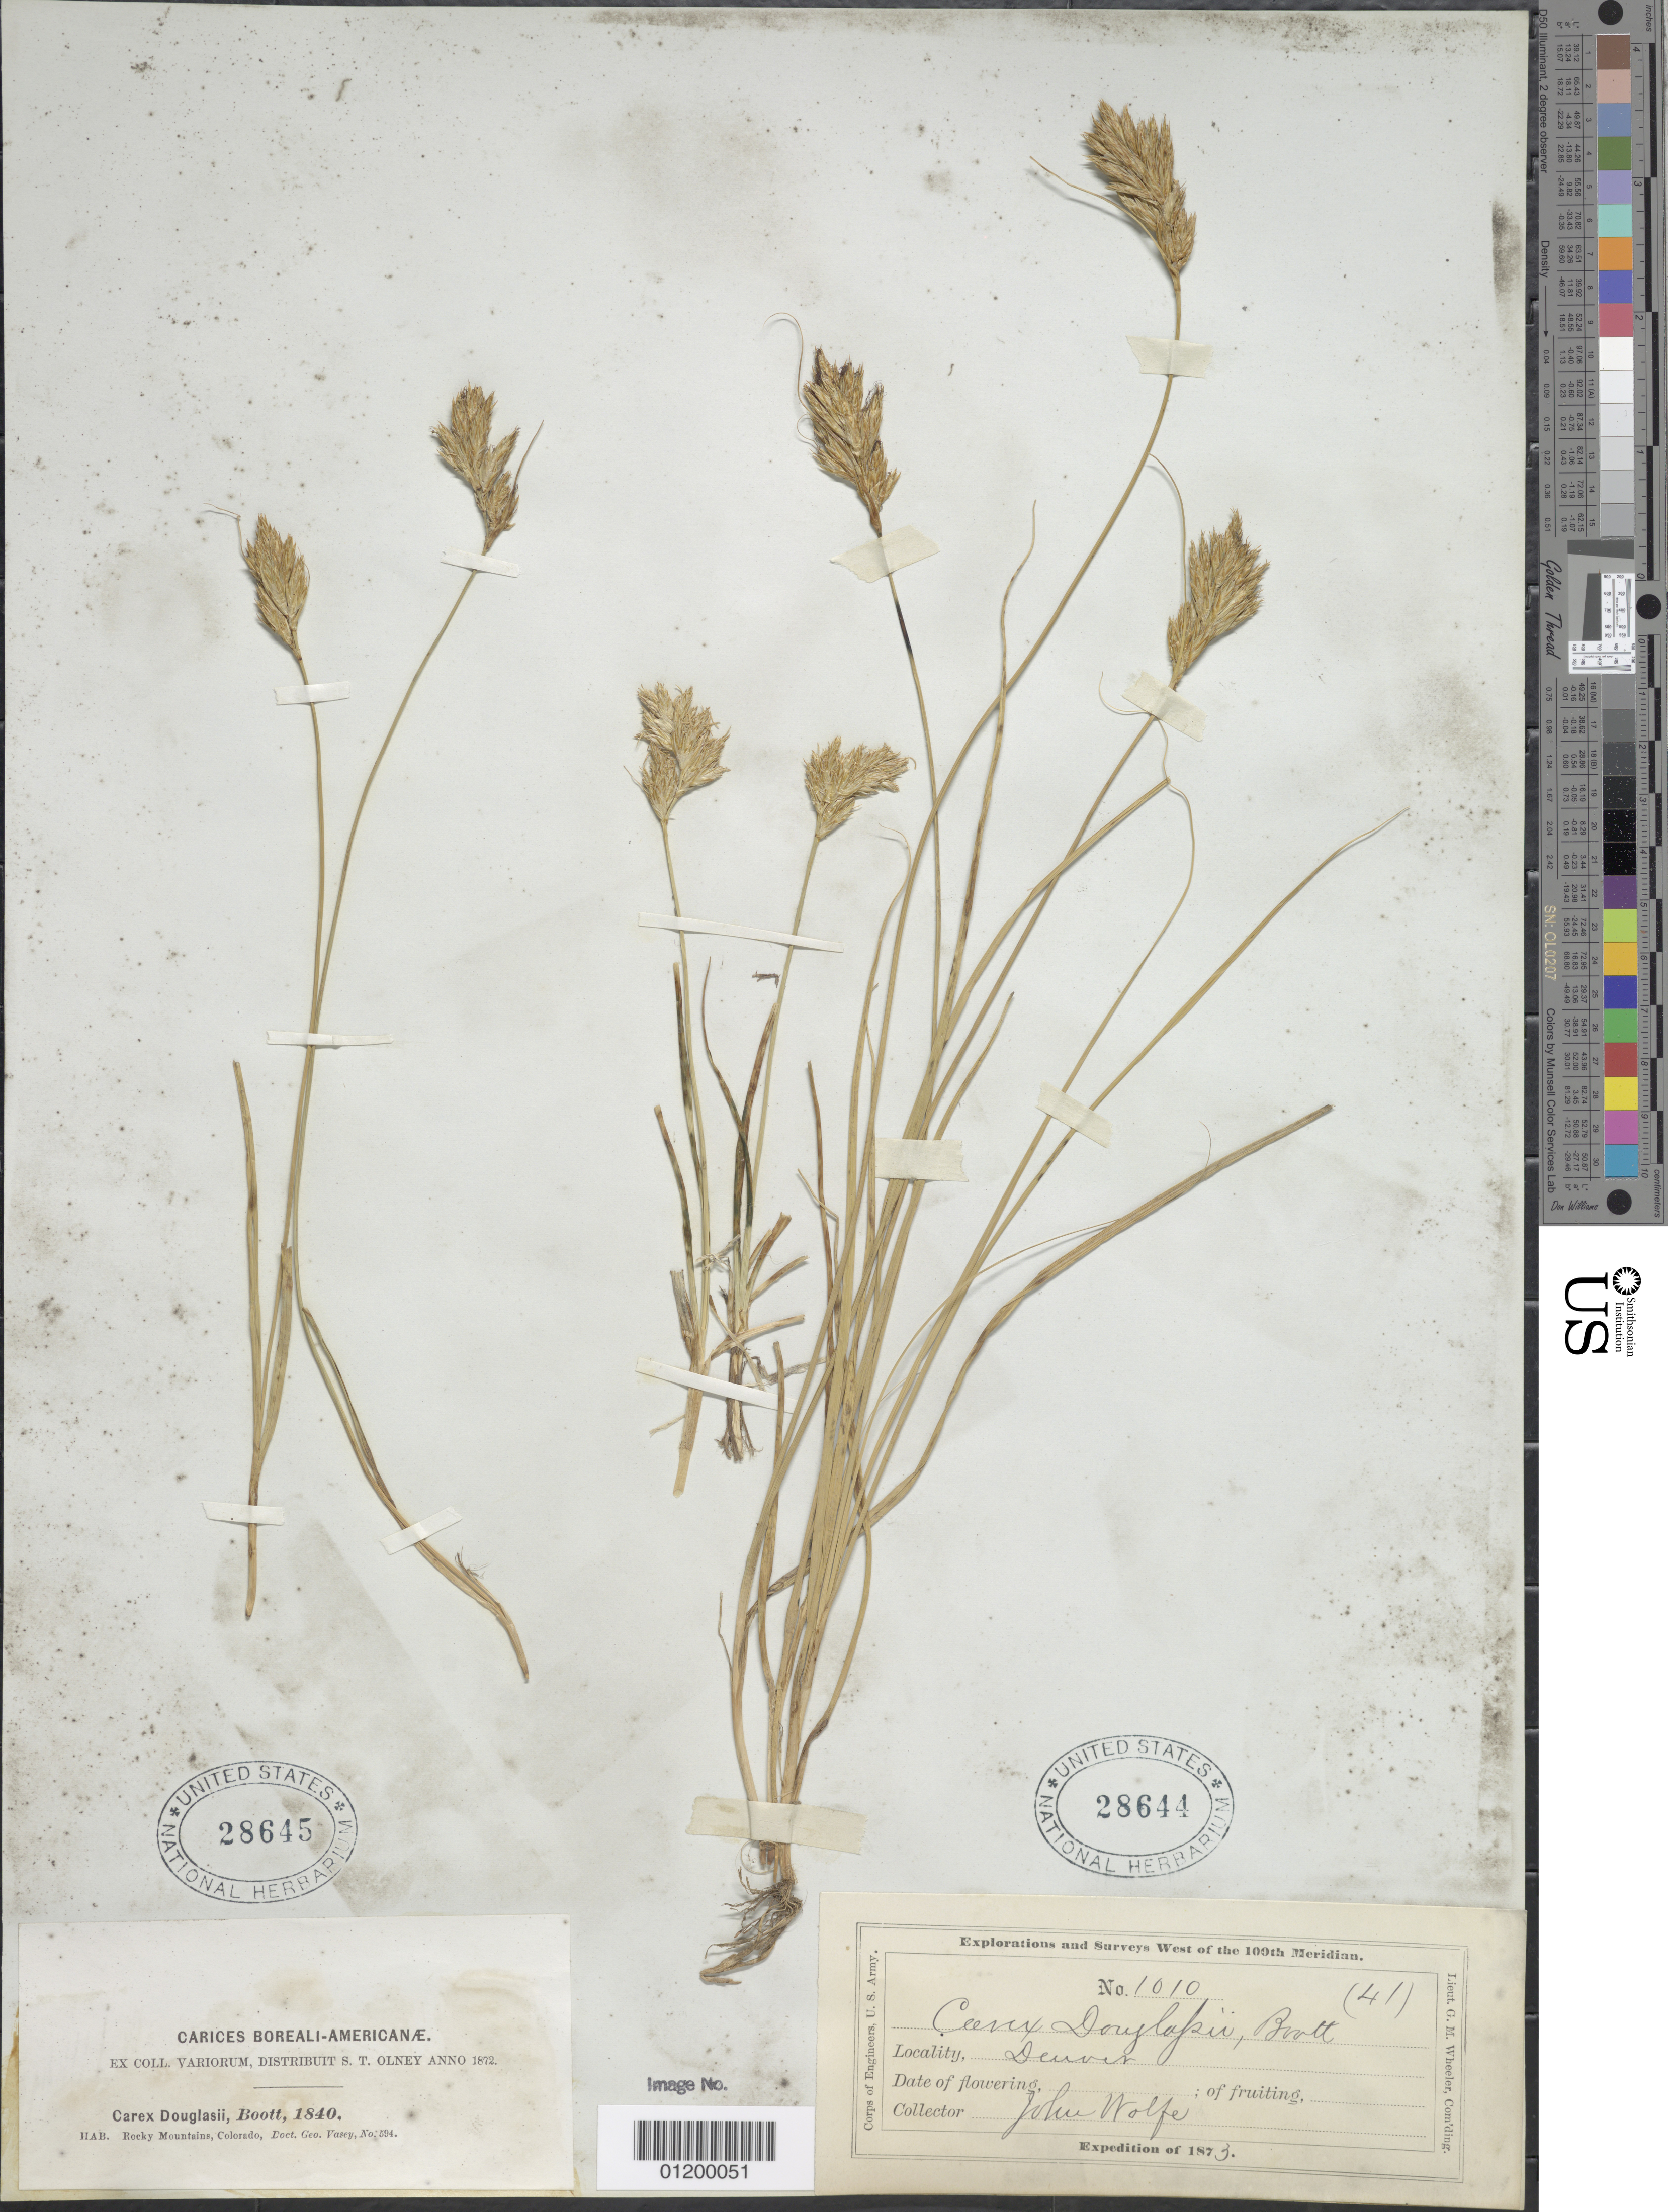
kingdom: Plantae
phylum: Tracheophyta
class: Liliopsida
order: Poales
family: Cyperaceae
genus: Carex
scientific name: Carex douglasii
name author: Boott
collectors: G. Vasey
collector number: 594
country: United States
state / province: Colorado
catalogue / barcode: US 28645